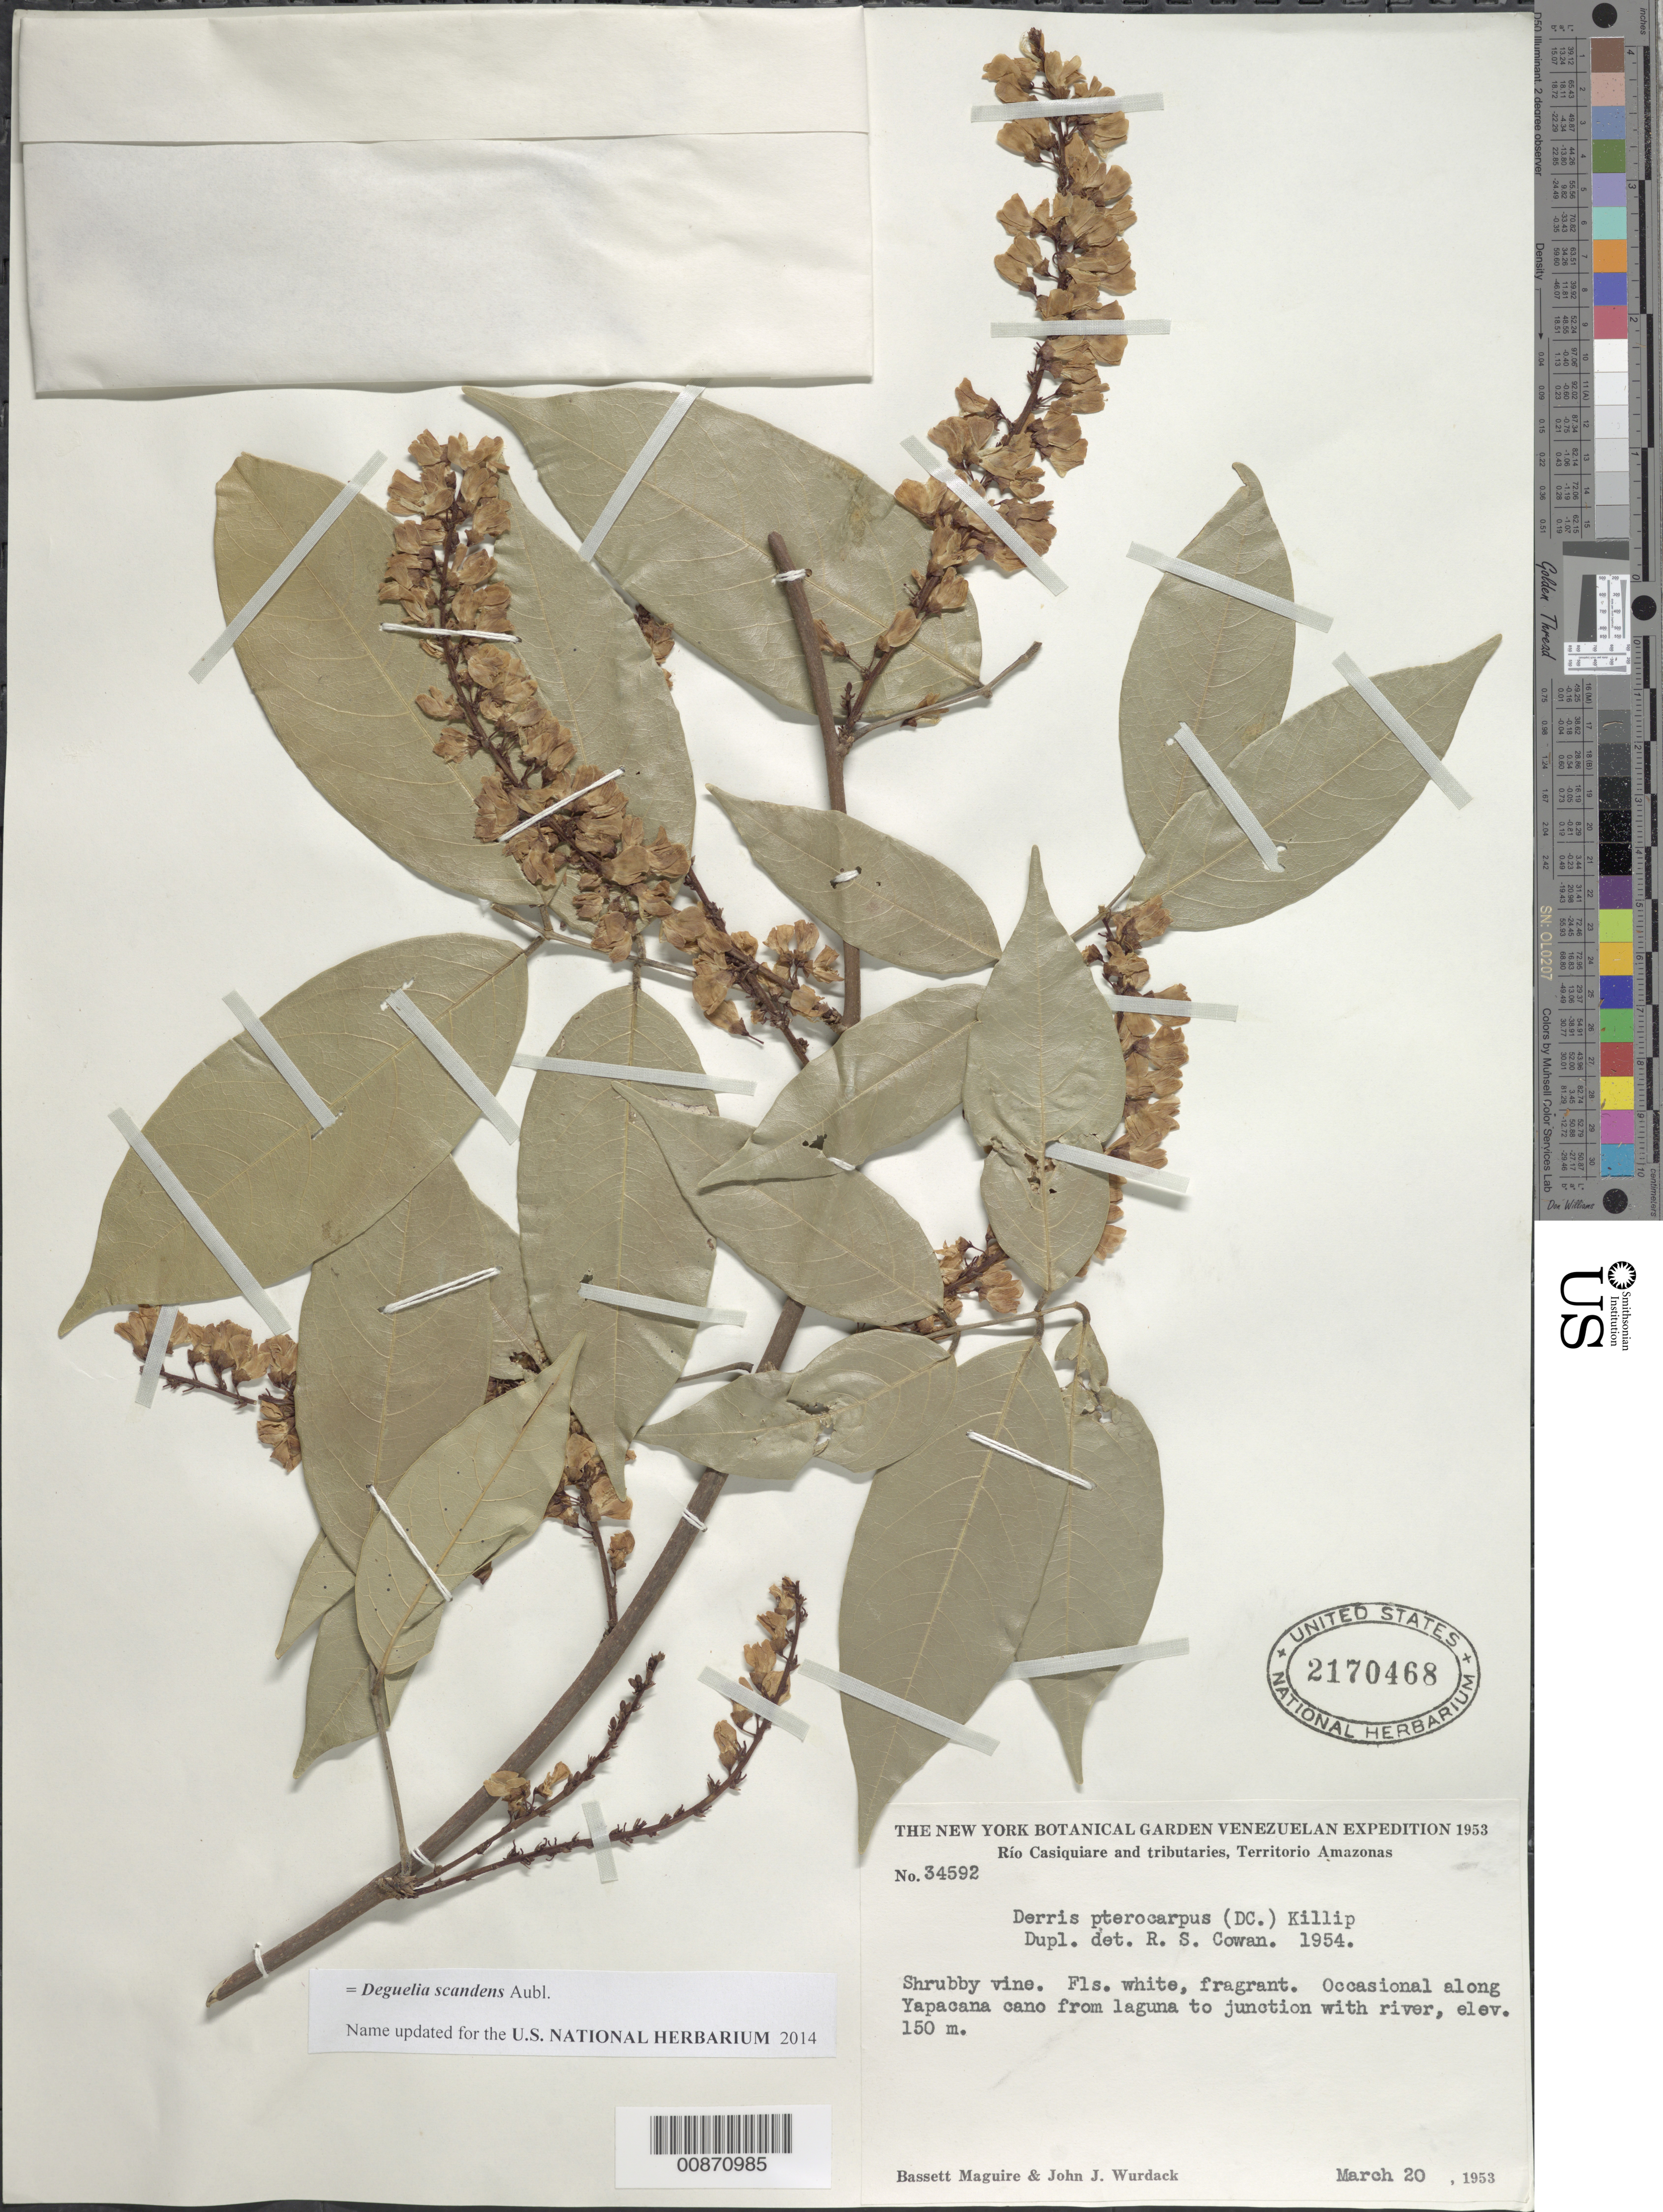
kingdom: Plantae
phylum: Tracheophyta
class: Magnoliopsida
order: Fabales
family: Fabaceae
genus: Deguelia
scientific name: Deguelia scandens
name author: Aubl.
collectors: B. Maguire & J. J. Wurdack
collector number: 34592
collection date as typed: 20-Mar-53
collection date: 1953-03-20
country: Venezuela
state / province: Amazonas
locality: Alto Río Orinoco, Caño Yapacána, from laguna to junct. with river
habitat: Along caño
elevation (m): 150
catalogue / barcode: US 2170468